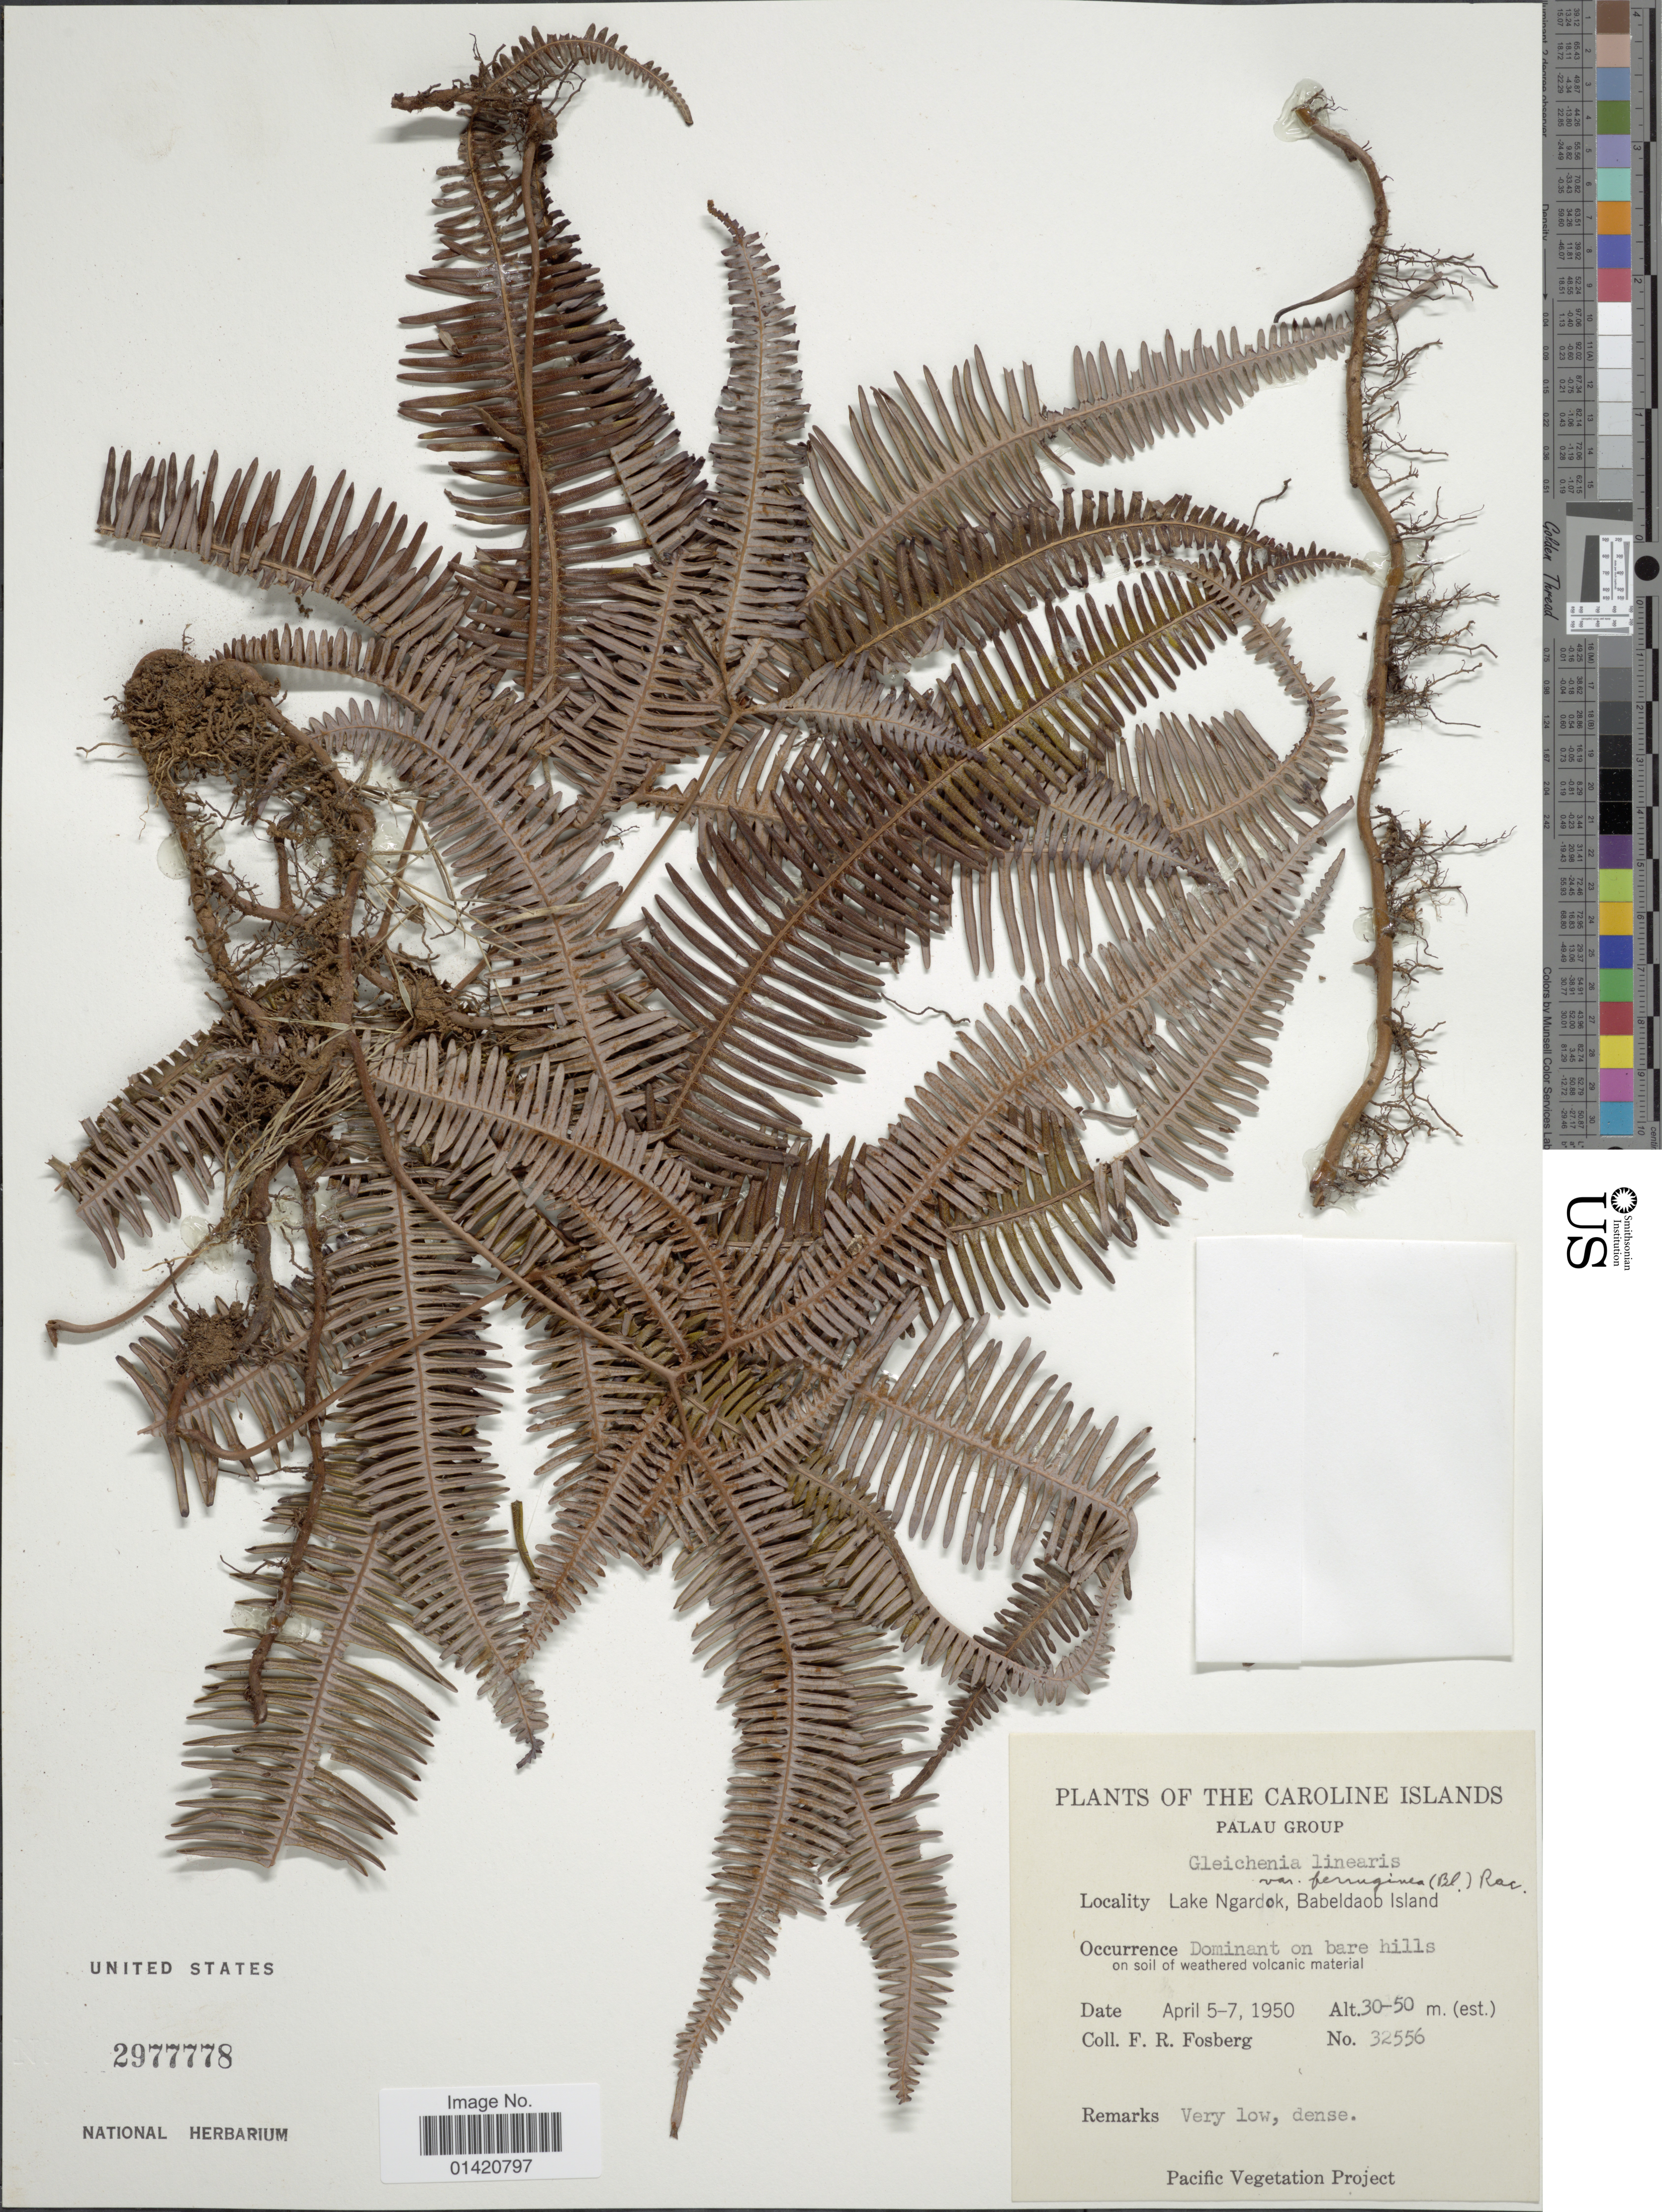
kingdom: Plantae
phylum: Tracheophyta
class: Polypodiopsida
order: Gleicheniales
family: Gleicheniaceae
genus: Dicranopteris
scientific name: Dicranopteris linearis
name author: (Burm. f.) Underw.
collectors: F. R. Fosberg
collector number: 32556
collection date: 1950-04-05/1950-04-07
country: Palau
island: Babeldaob [Babelthuap]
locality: Lake Ngardok, Babeldaob Island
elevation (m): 30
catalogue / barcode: US 2977778